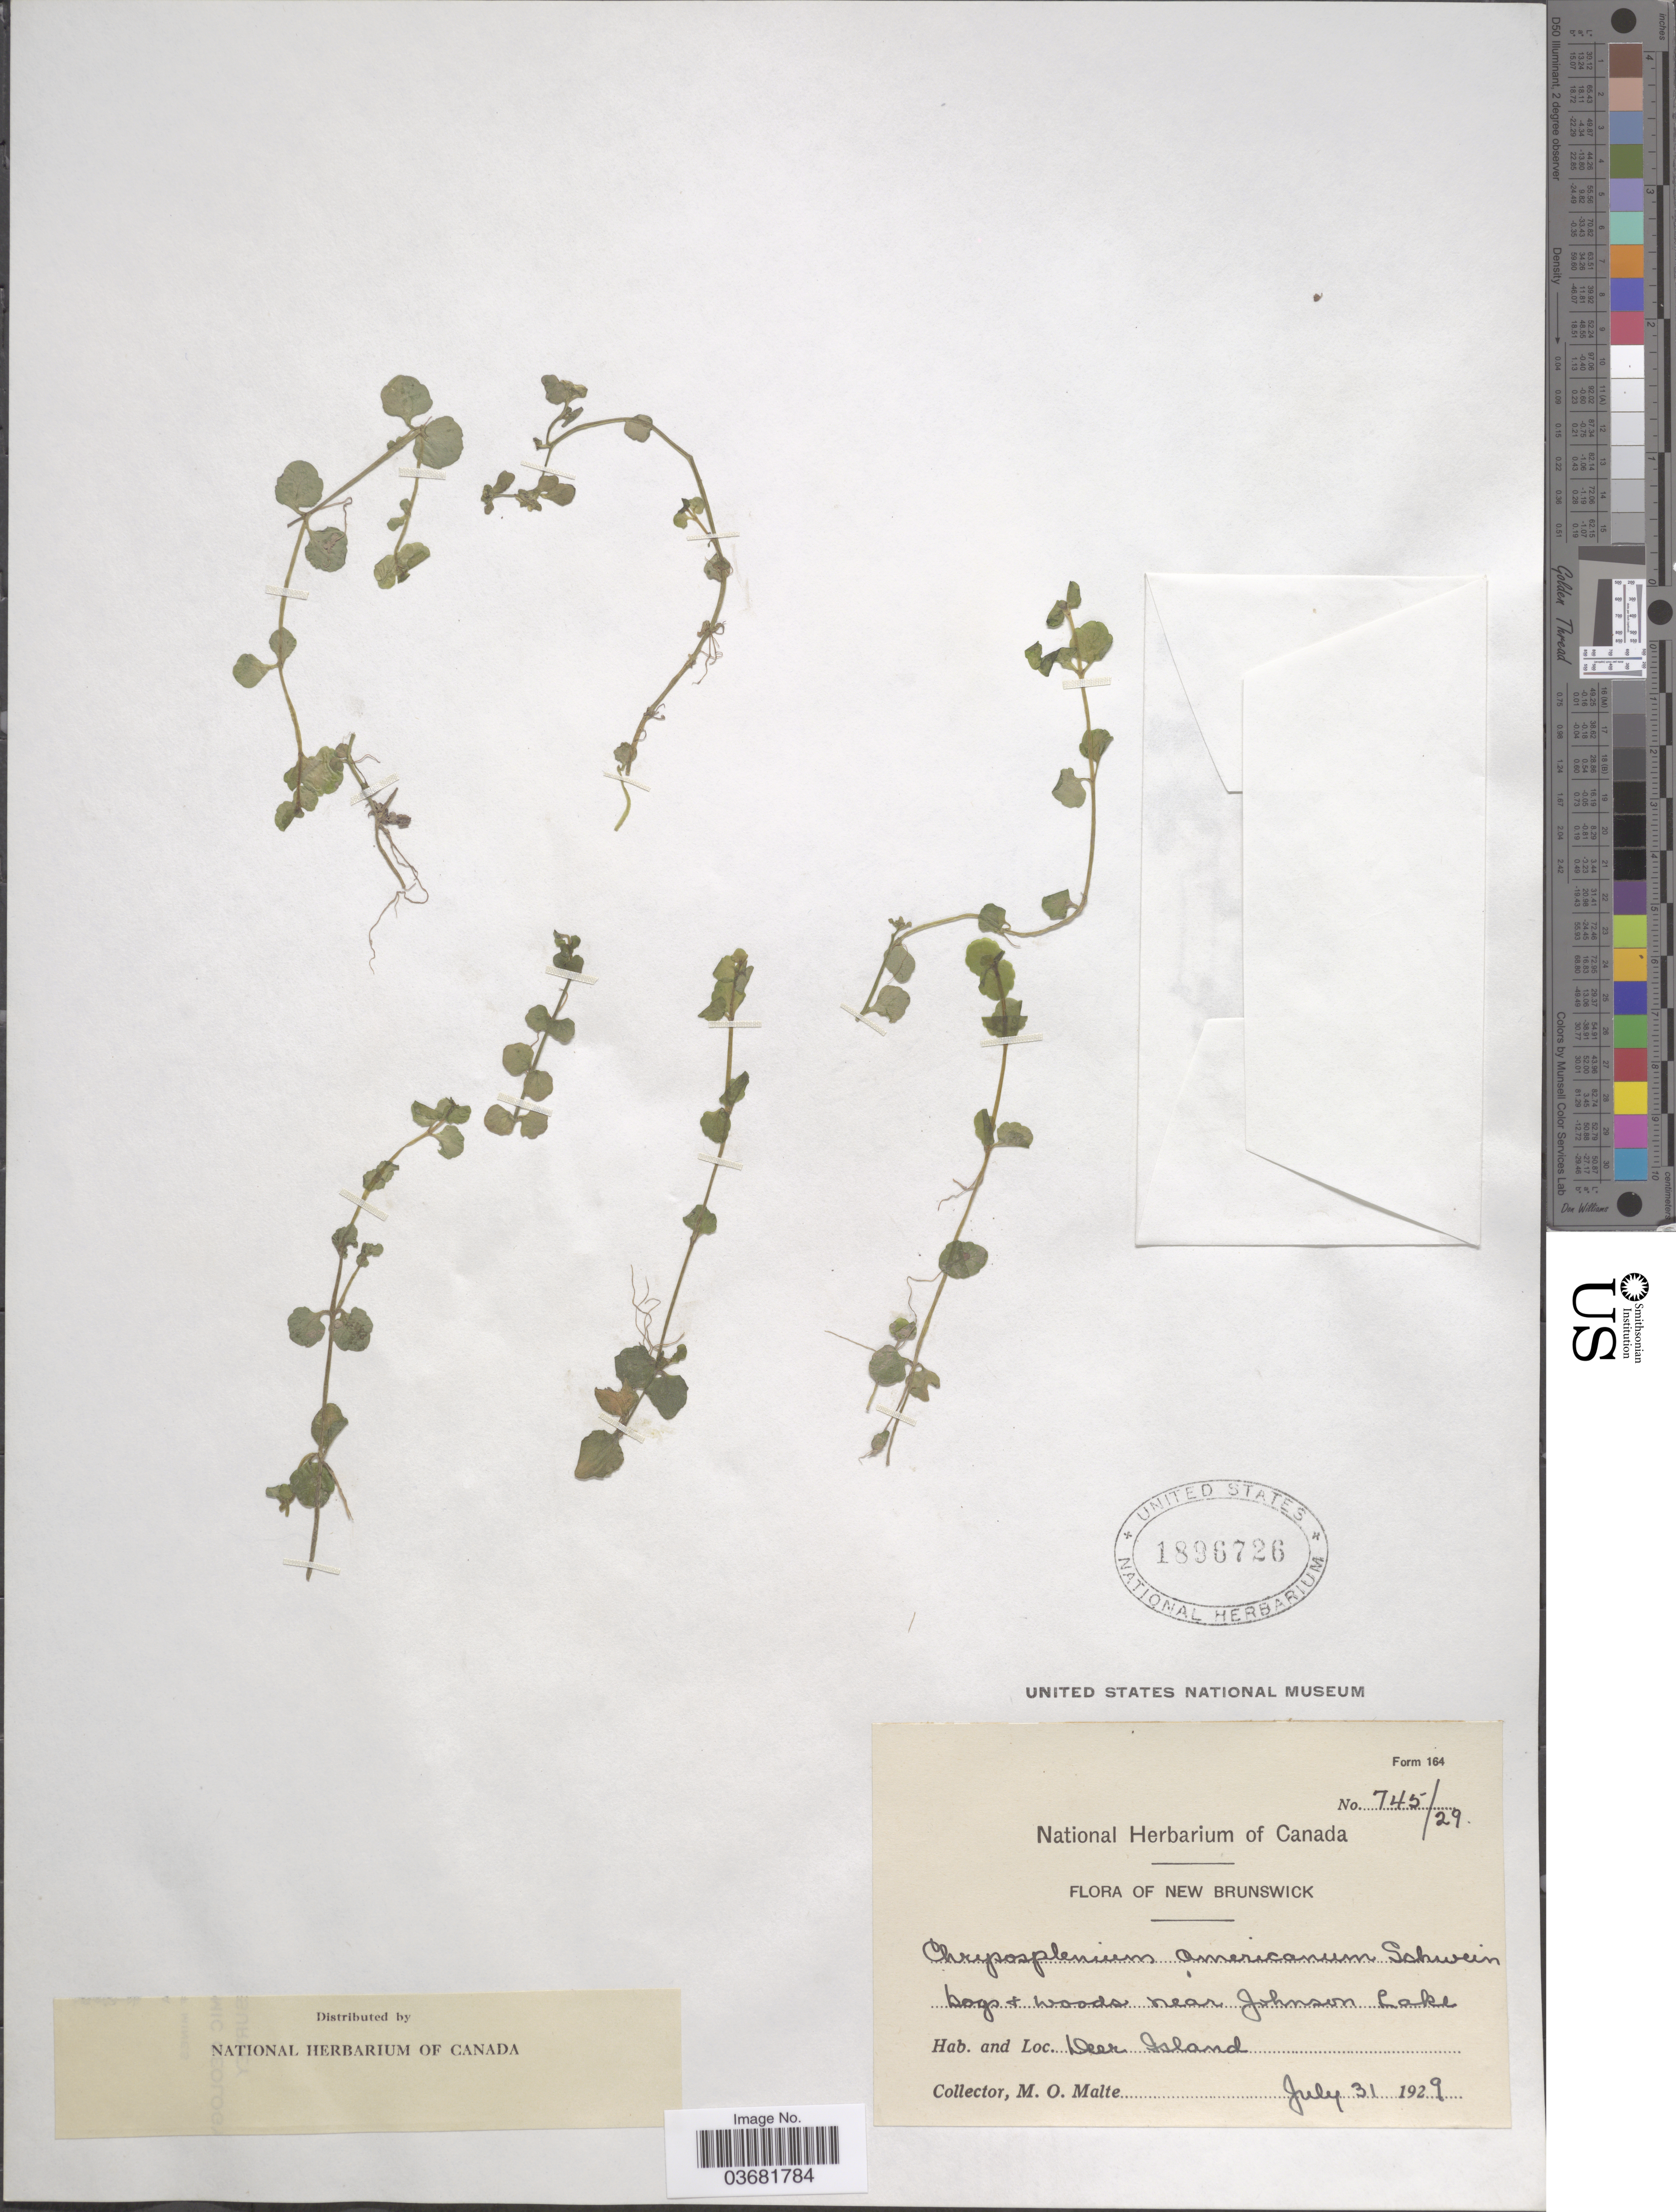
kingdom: Plantae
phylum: Tracheophyta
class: Magnoliopsida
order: Saxifragales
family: Saxifragaceae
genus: Chrysosplenium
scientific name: Chrysosplenium americanum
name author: Schwein.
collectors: M. O. Malte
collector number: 745/29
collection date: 1929-07-31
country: Canada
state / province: New Brunswick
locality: Bogs + woods near Johnson Lake. Deer Island.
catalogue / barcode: US 1896726